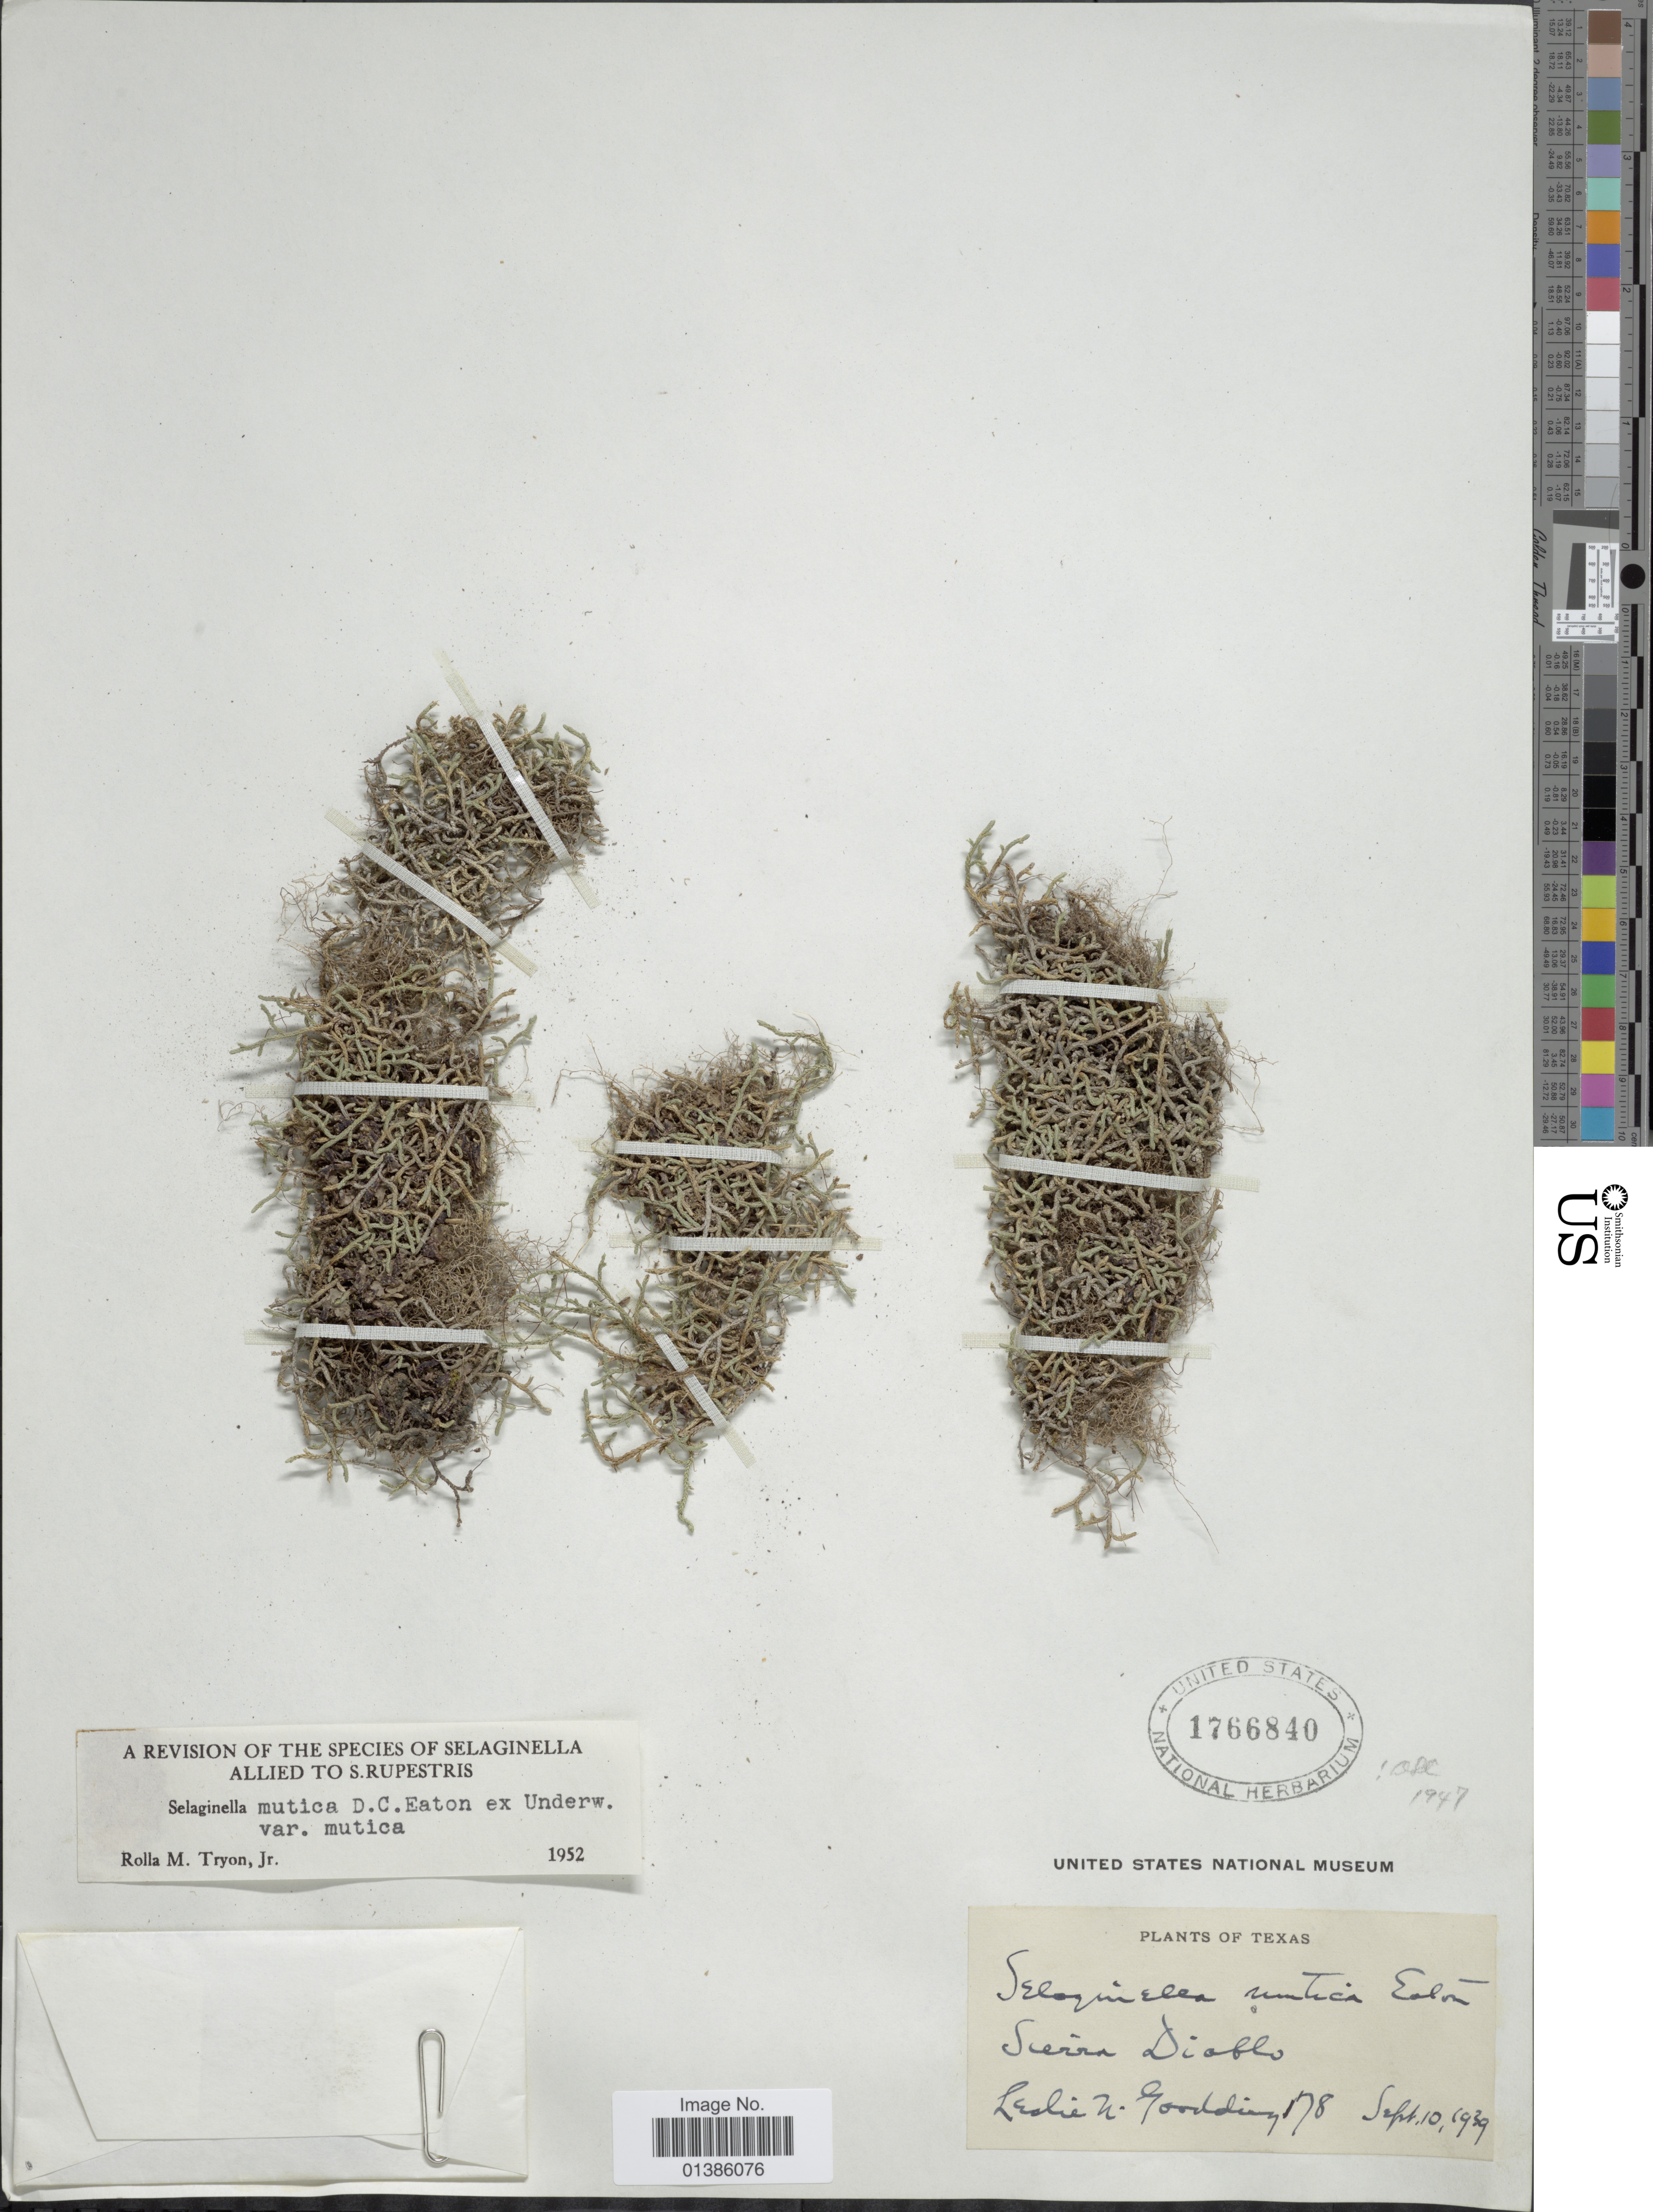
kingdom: Plantae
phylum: Tracheophyta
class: Lycopodiopsida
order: Selaginellales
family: Selaginellaceae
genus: Selaginella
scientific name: Selaginella mutica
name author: D.C. Eaton in Underw.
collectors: L. N. Goodding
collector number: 178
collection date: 1939-09-10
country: United States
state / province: Texas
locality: Sierra Diablo.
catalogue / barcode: US 1766840